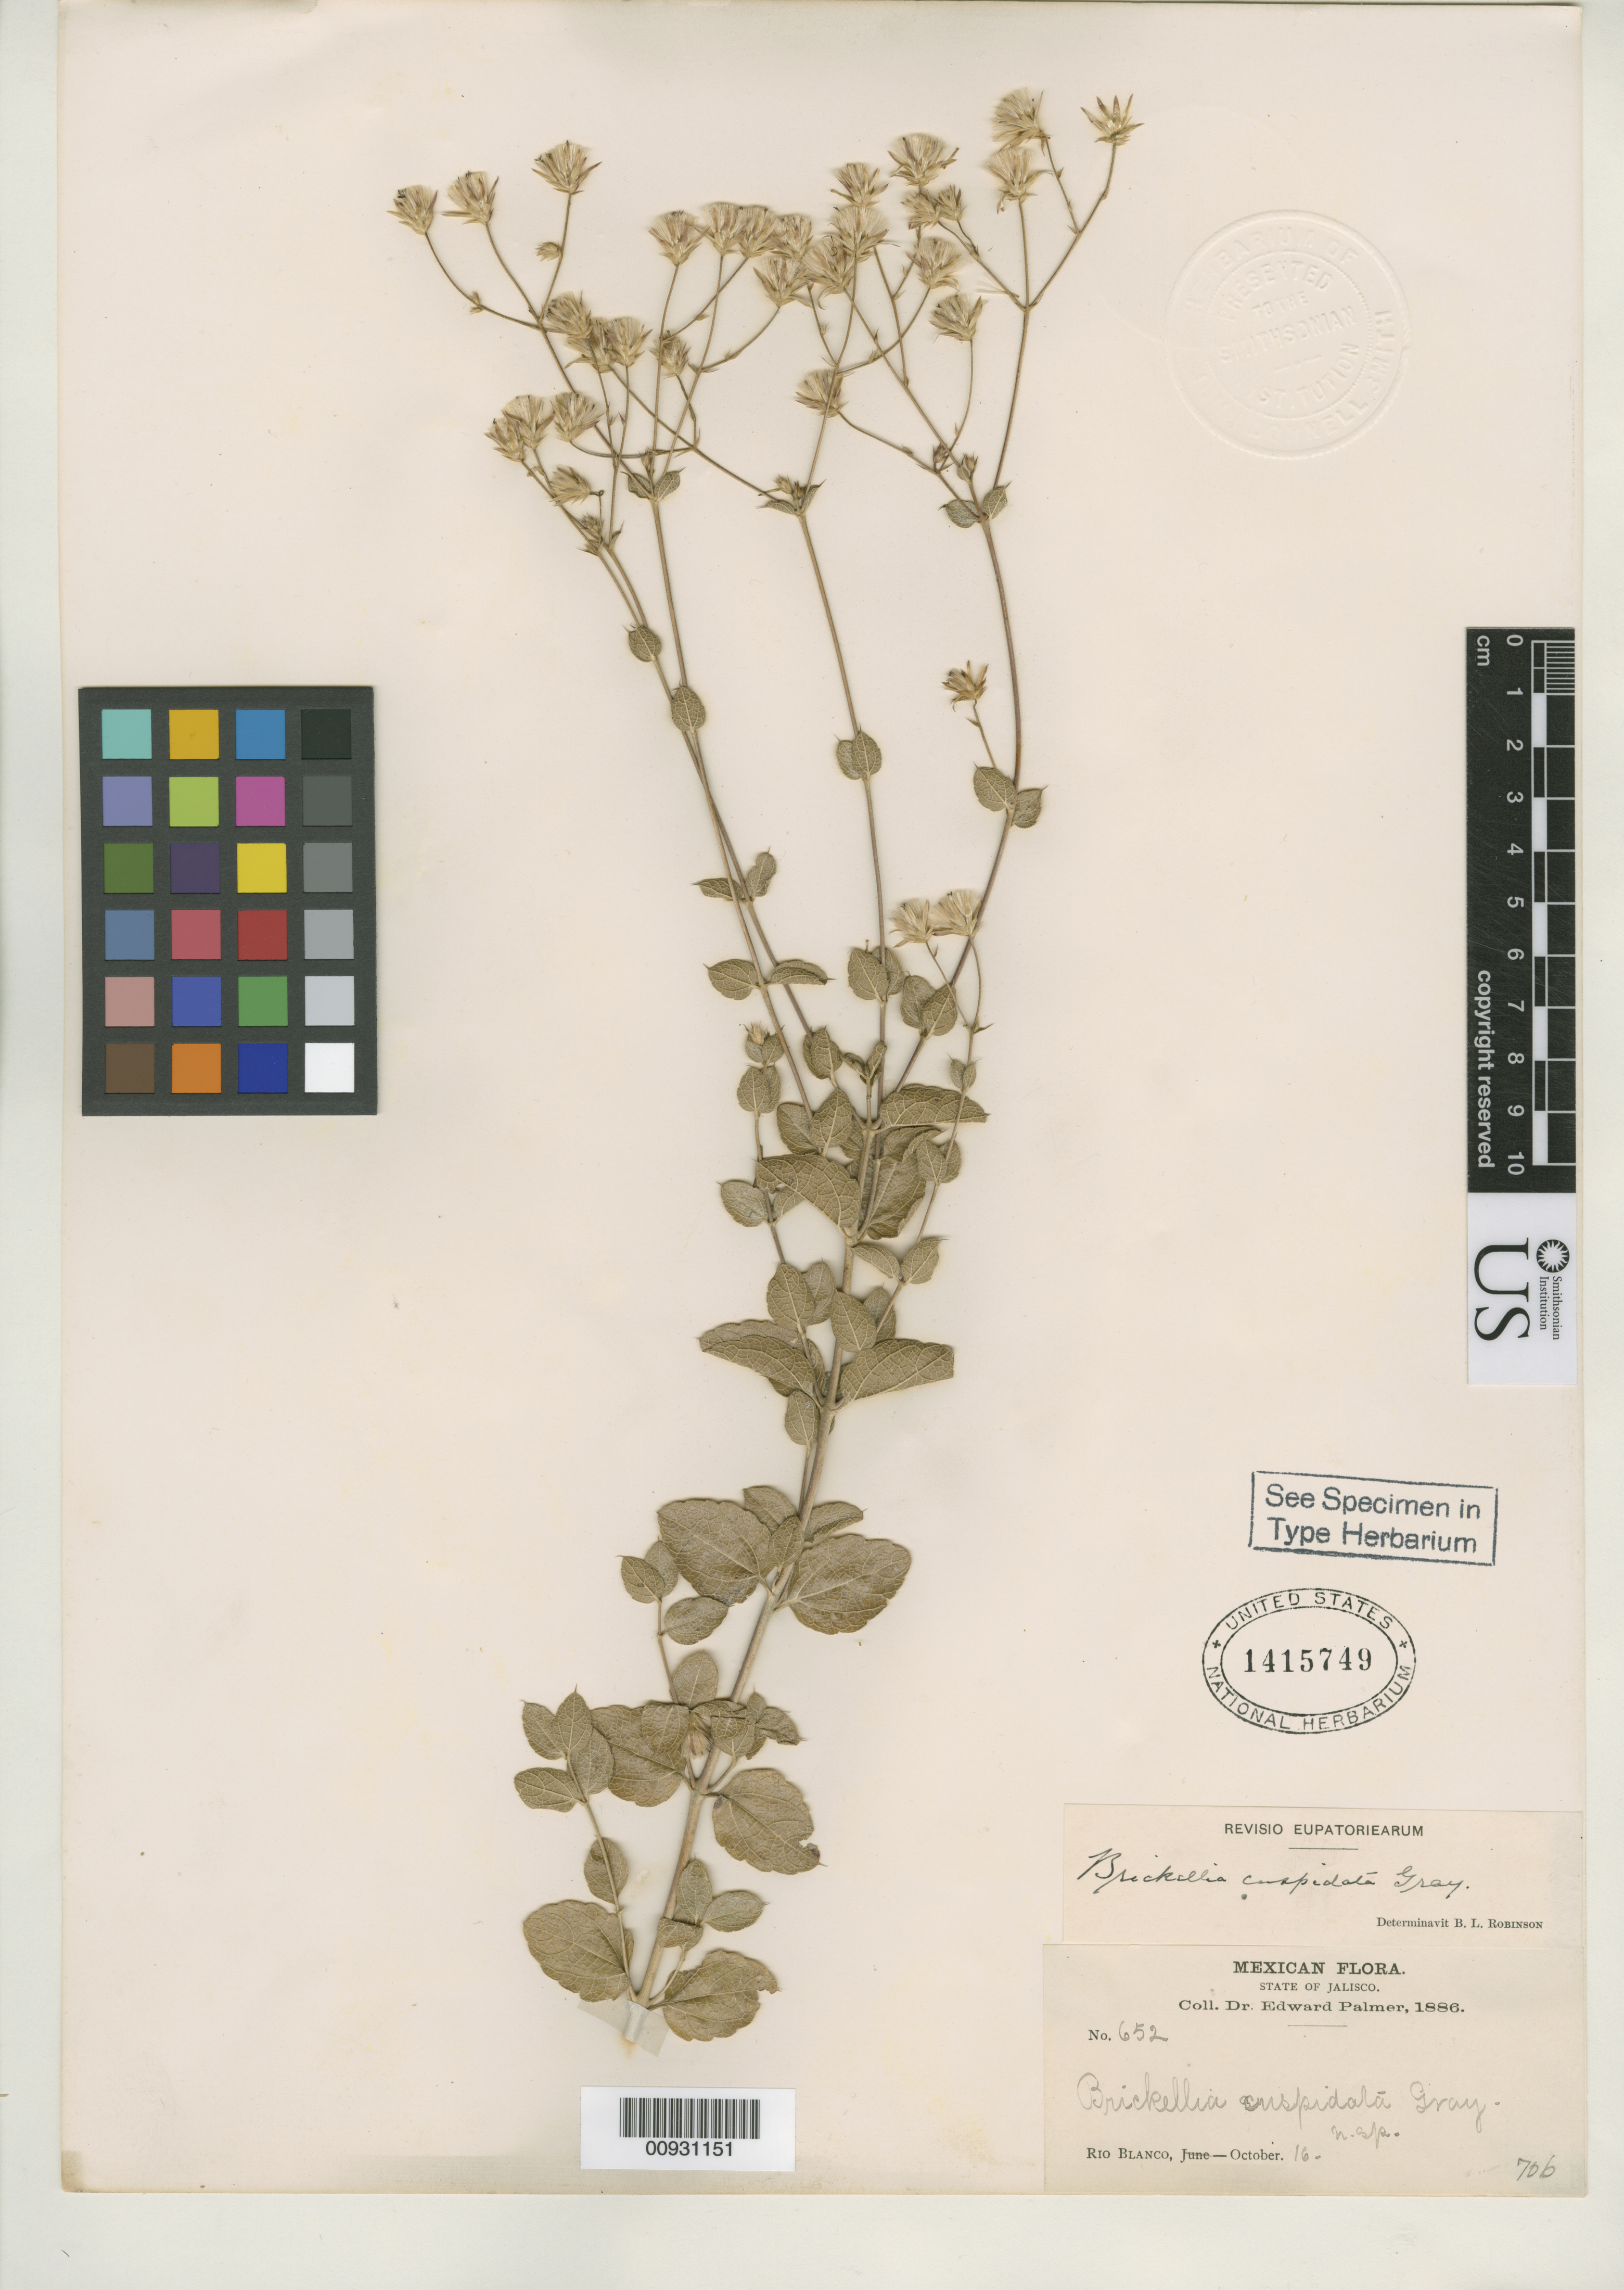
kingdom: Plantae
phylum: Tracheophyta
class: Magnoliopsida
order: Asterales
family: Asteraceae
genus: Brickellia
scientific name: Brickellia cuspidata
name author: A. Gray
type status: Isotype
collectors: E. Palmer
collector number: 652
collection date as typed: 16 Oct 1886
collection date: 1886-10-16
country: Mexico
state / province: Jalisco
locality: Río Blanco.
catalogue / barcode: US 1415749